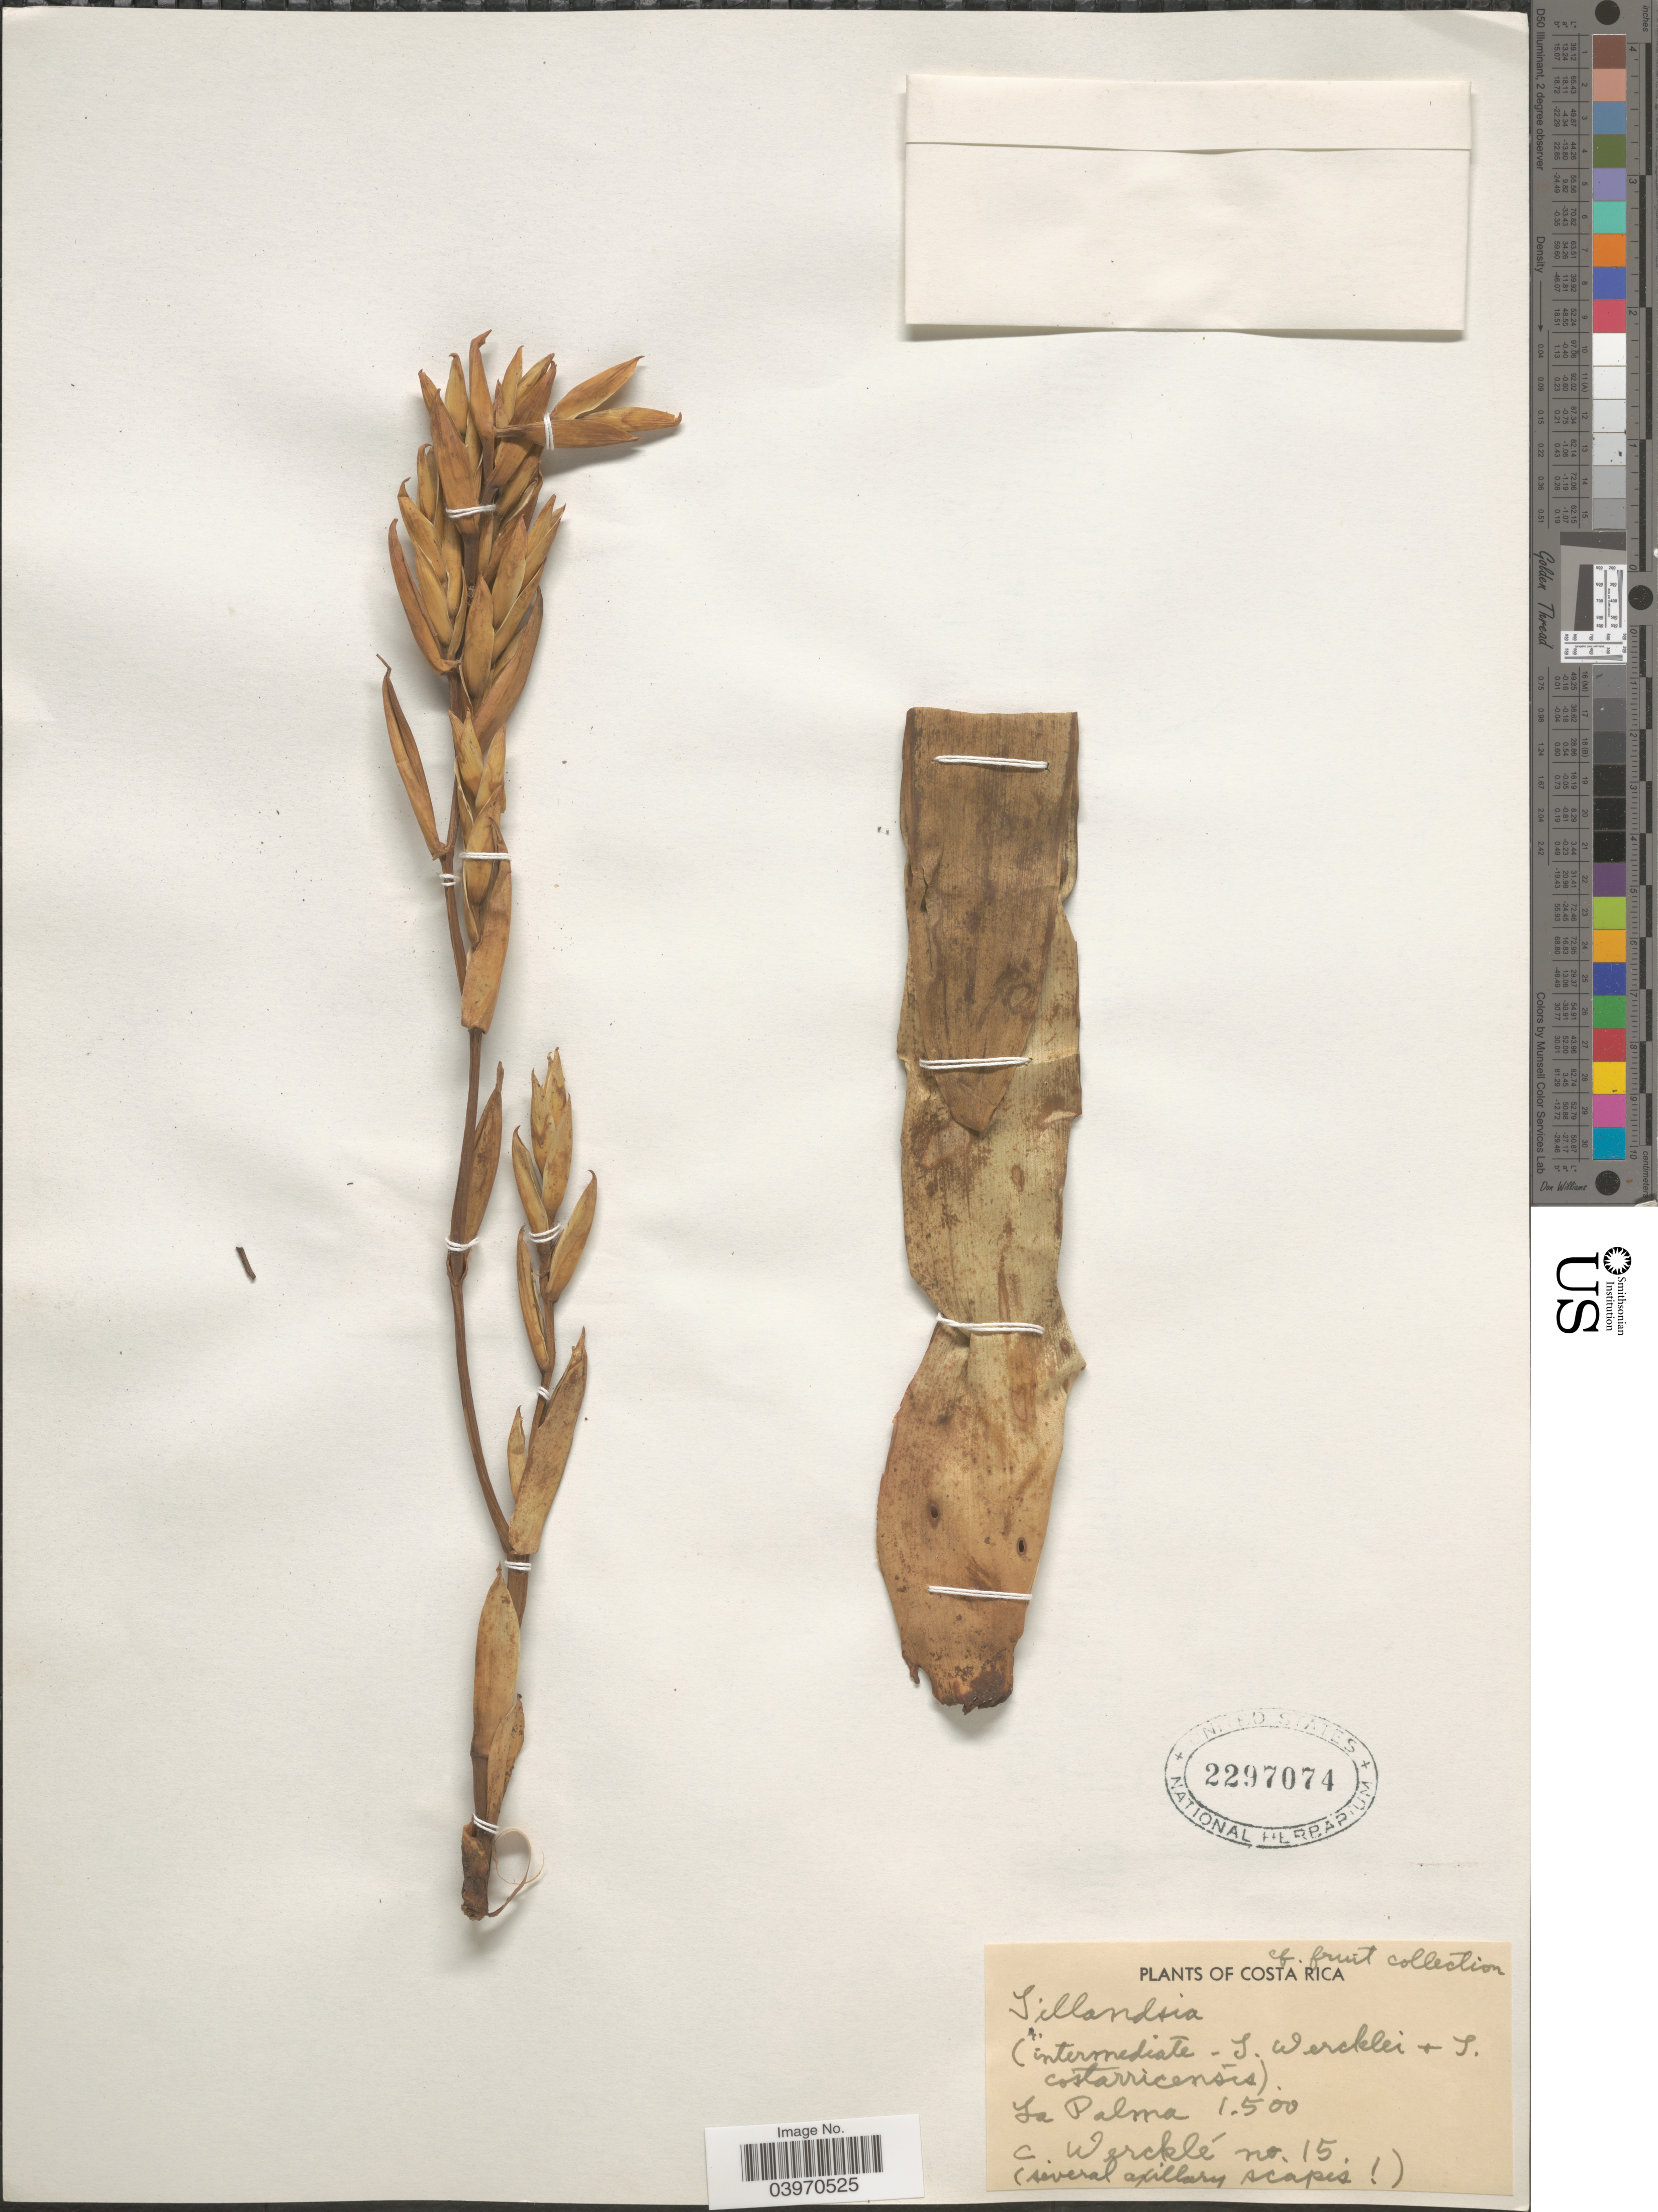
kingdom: Plantae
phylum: Tracheophyta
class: Liliopsida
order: Poales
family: Bromeliaceae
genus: Tillandsia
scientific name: Tillandsia cauliflora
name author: Mez & Wercklé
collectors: C. Wercklé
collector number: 15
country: Costa Rica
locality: La Palma.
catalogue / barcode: US 2297074